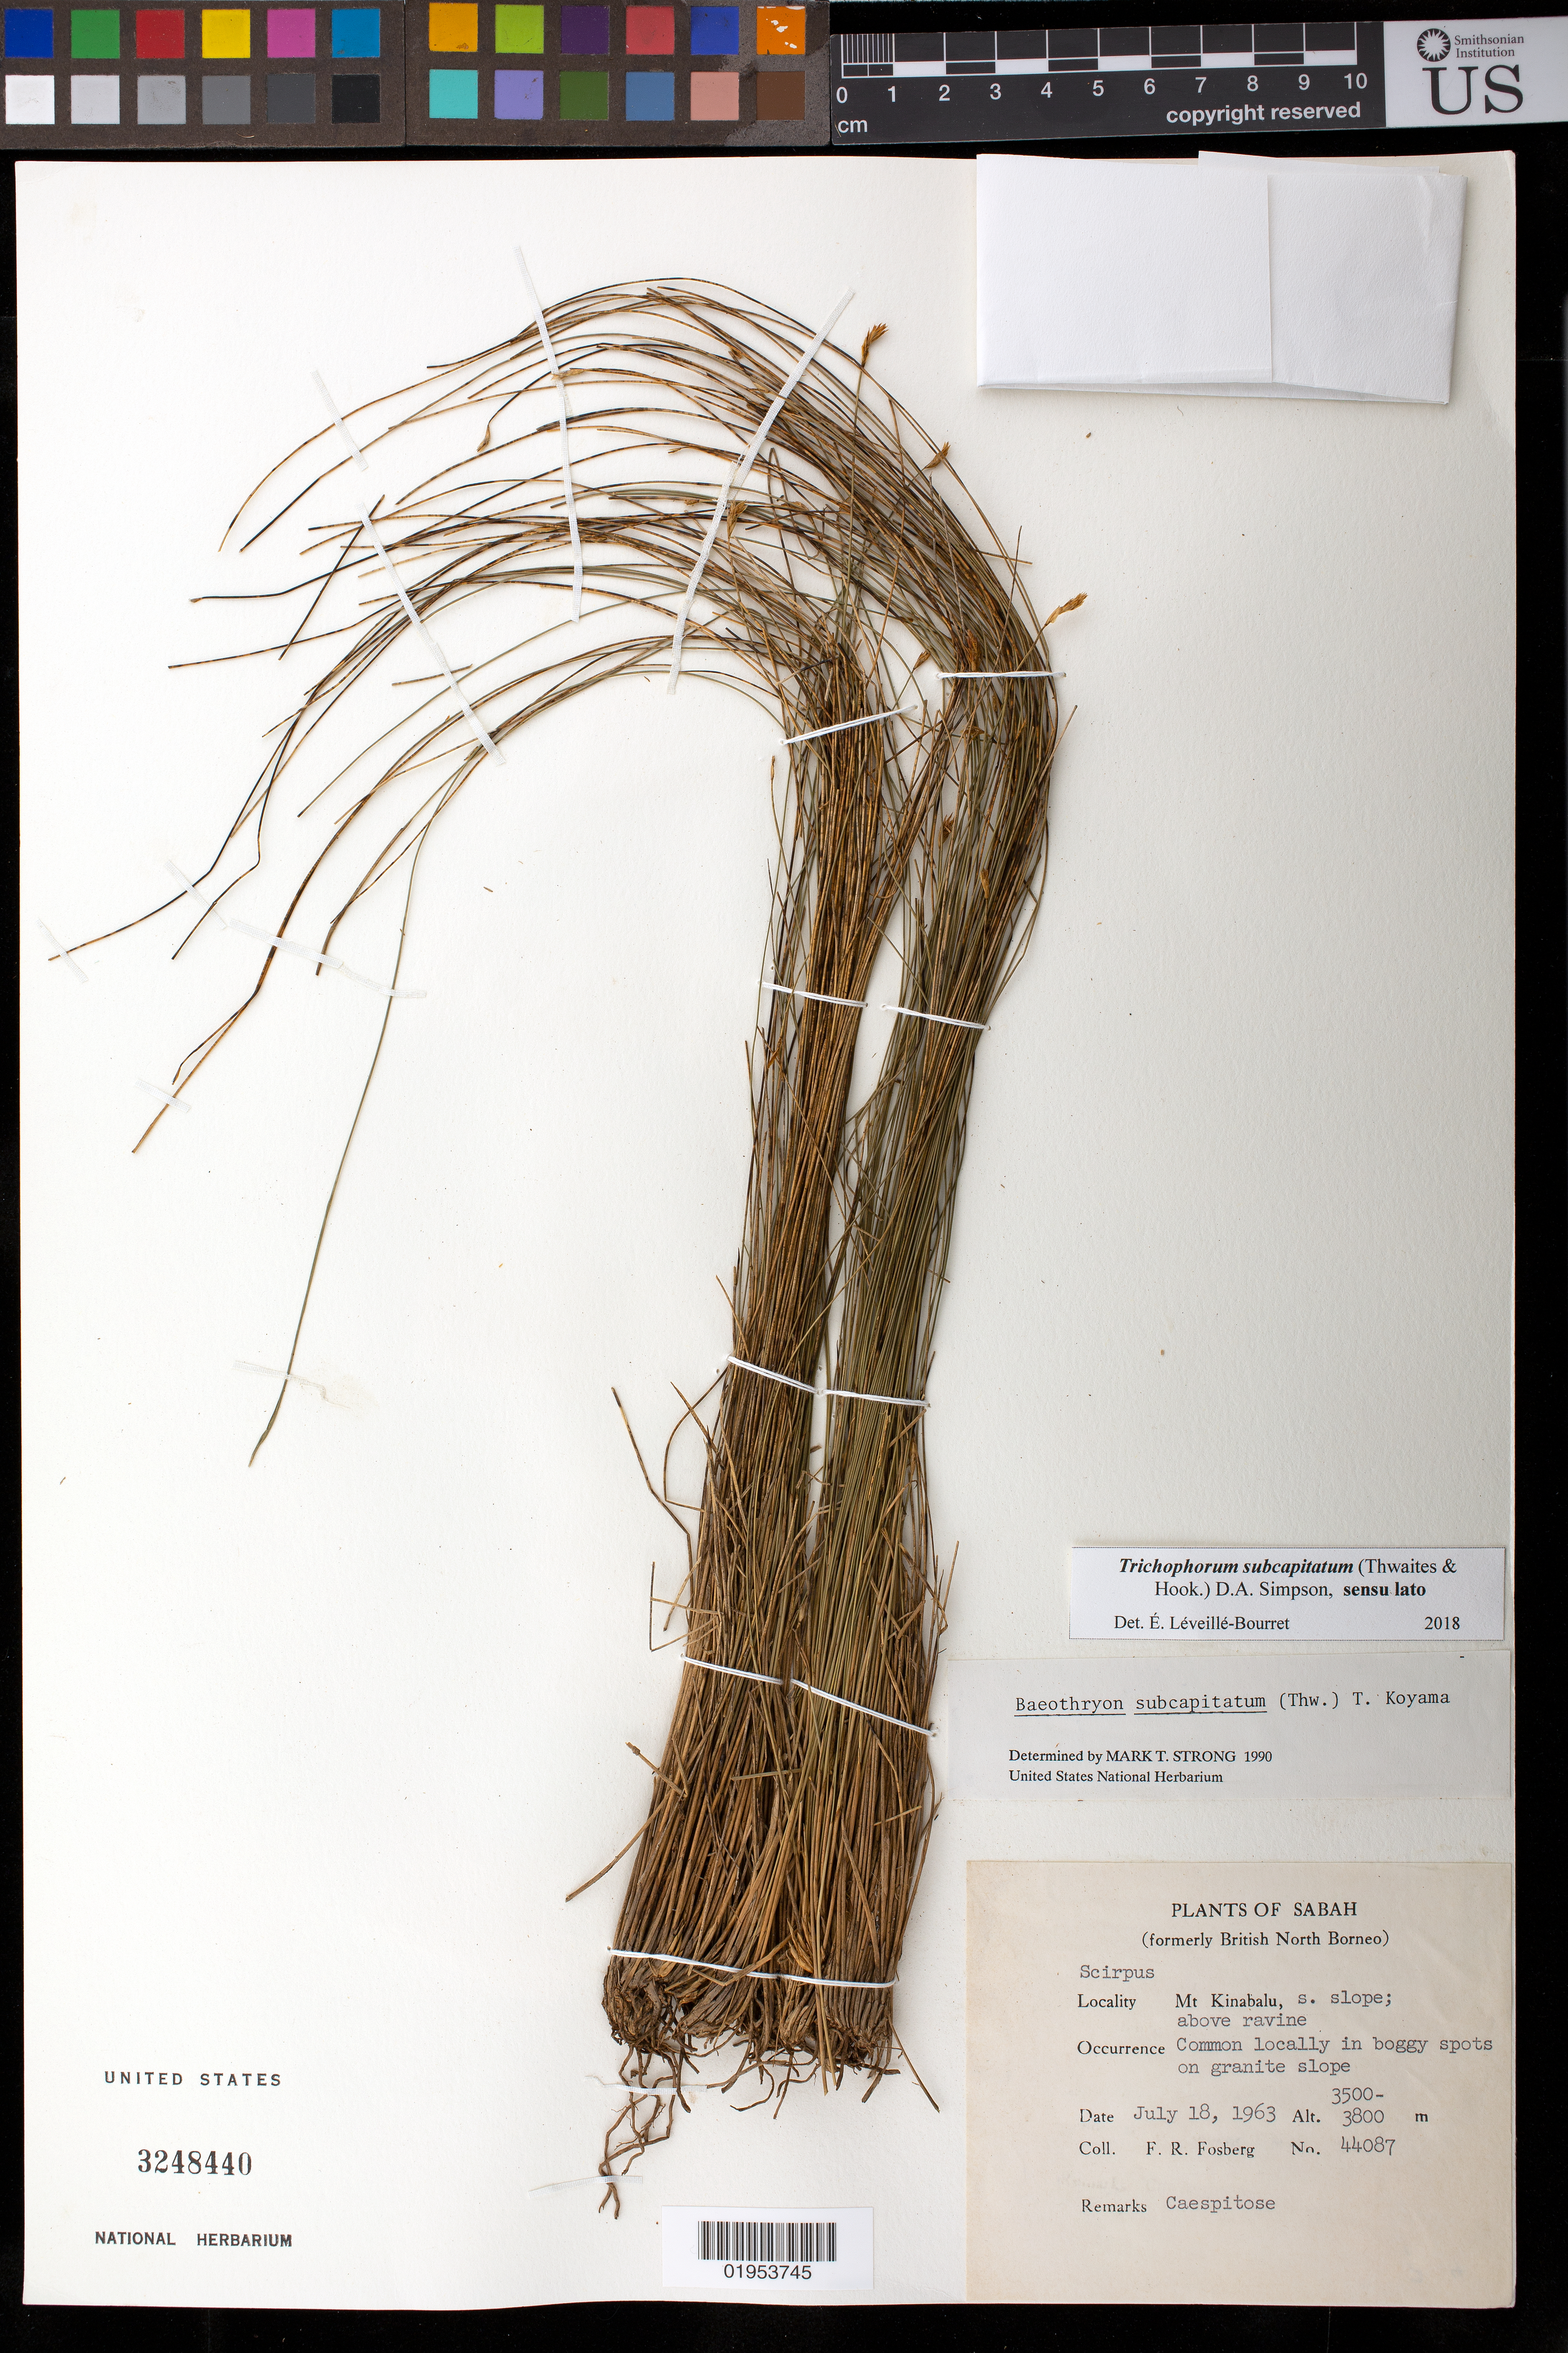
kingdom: Plantae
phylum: Tracheophyta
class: Liliopsida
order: Poales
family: Cyperaceae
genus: Trichophorum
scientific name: Trichophorum subcapitatum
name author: (Thwaites & Hook.) D.A. Simpson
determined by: Léveillé-Bourret, E.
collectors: F. R. Fosberg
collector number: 44087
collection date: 1963-07-18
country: Malaysia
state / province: Sabah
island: Borneo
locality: Mt. Kinabalu, S slpoe; above ravine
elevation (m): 3500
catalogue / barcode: US 3248440